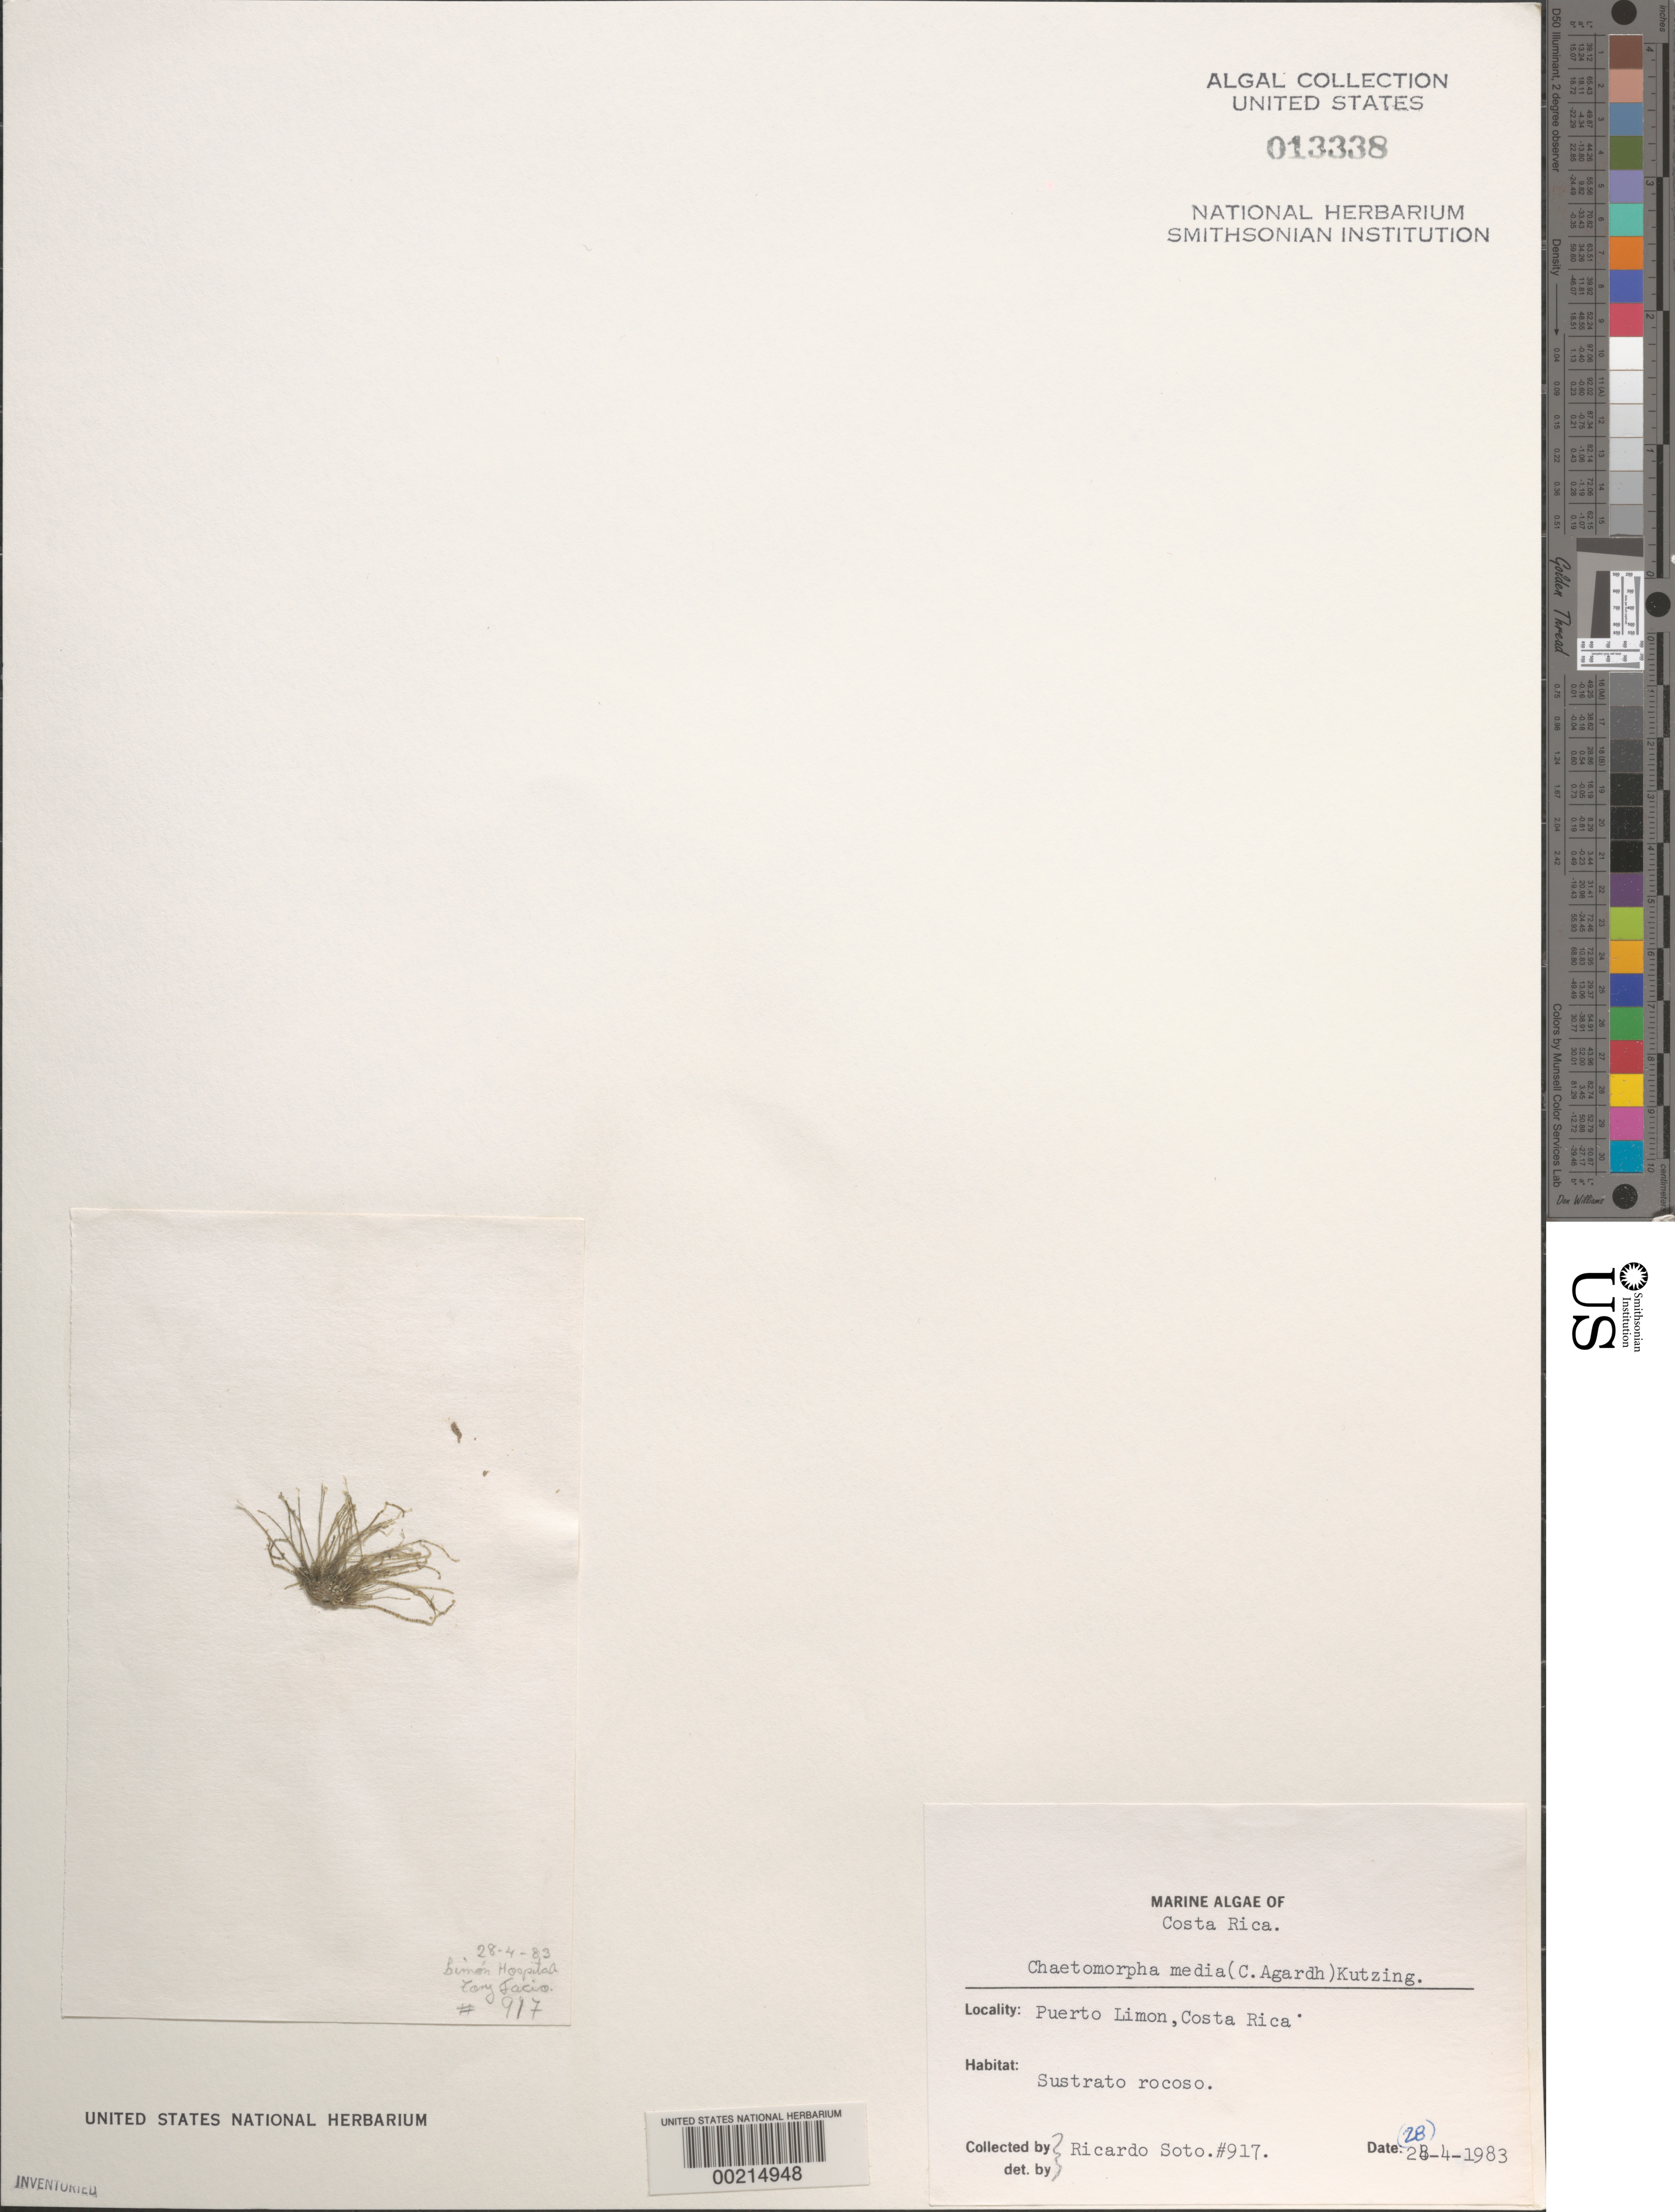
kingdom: Plantae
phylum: Chlorophyta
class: Ulvophyceae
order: Cladophorales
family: Cladophoraceae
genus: Chaetomorpha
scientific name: Chaetomorpha melagonium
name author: (F. Weber & D. Mohr) Kützing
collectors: R. Soto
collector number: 917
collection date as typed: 28 Apr 1983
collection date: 1983-04-28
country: Costa Rica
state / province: Limón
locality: Puerto limon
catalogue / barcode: US 13338